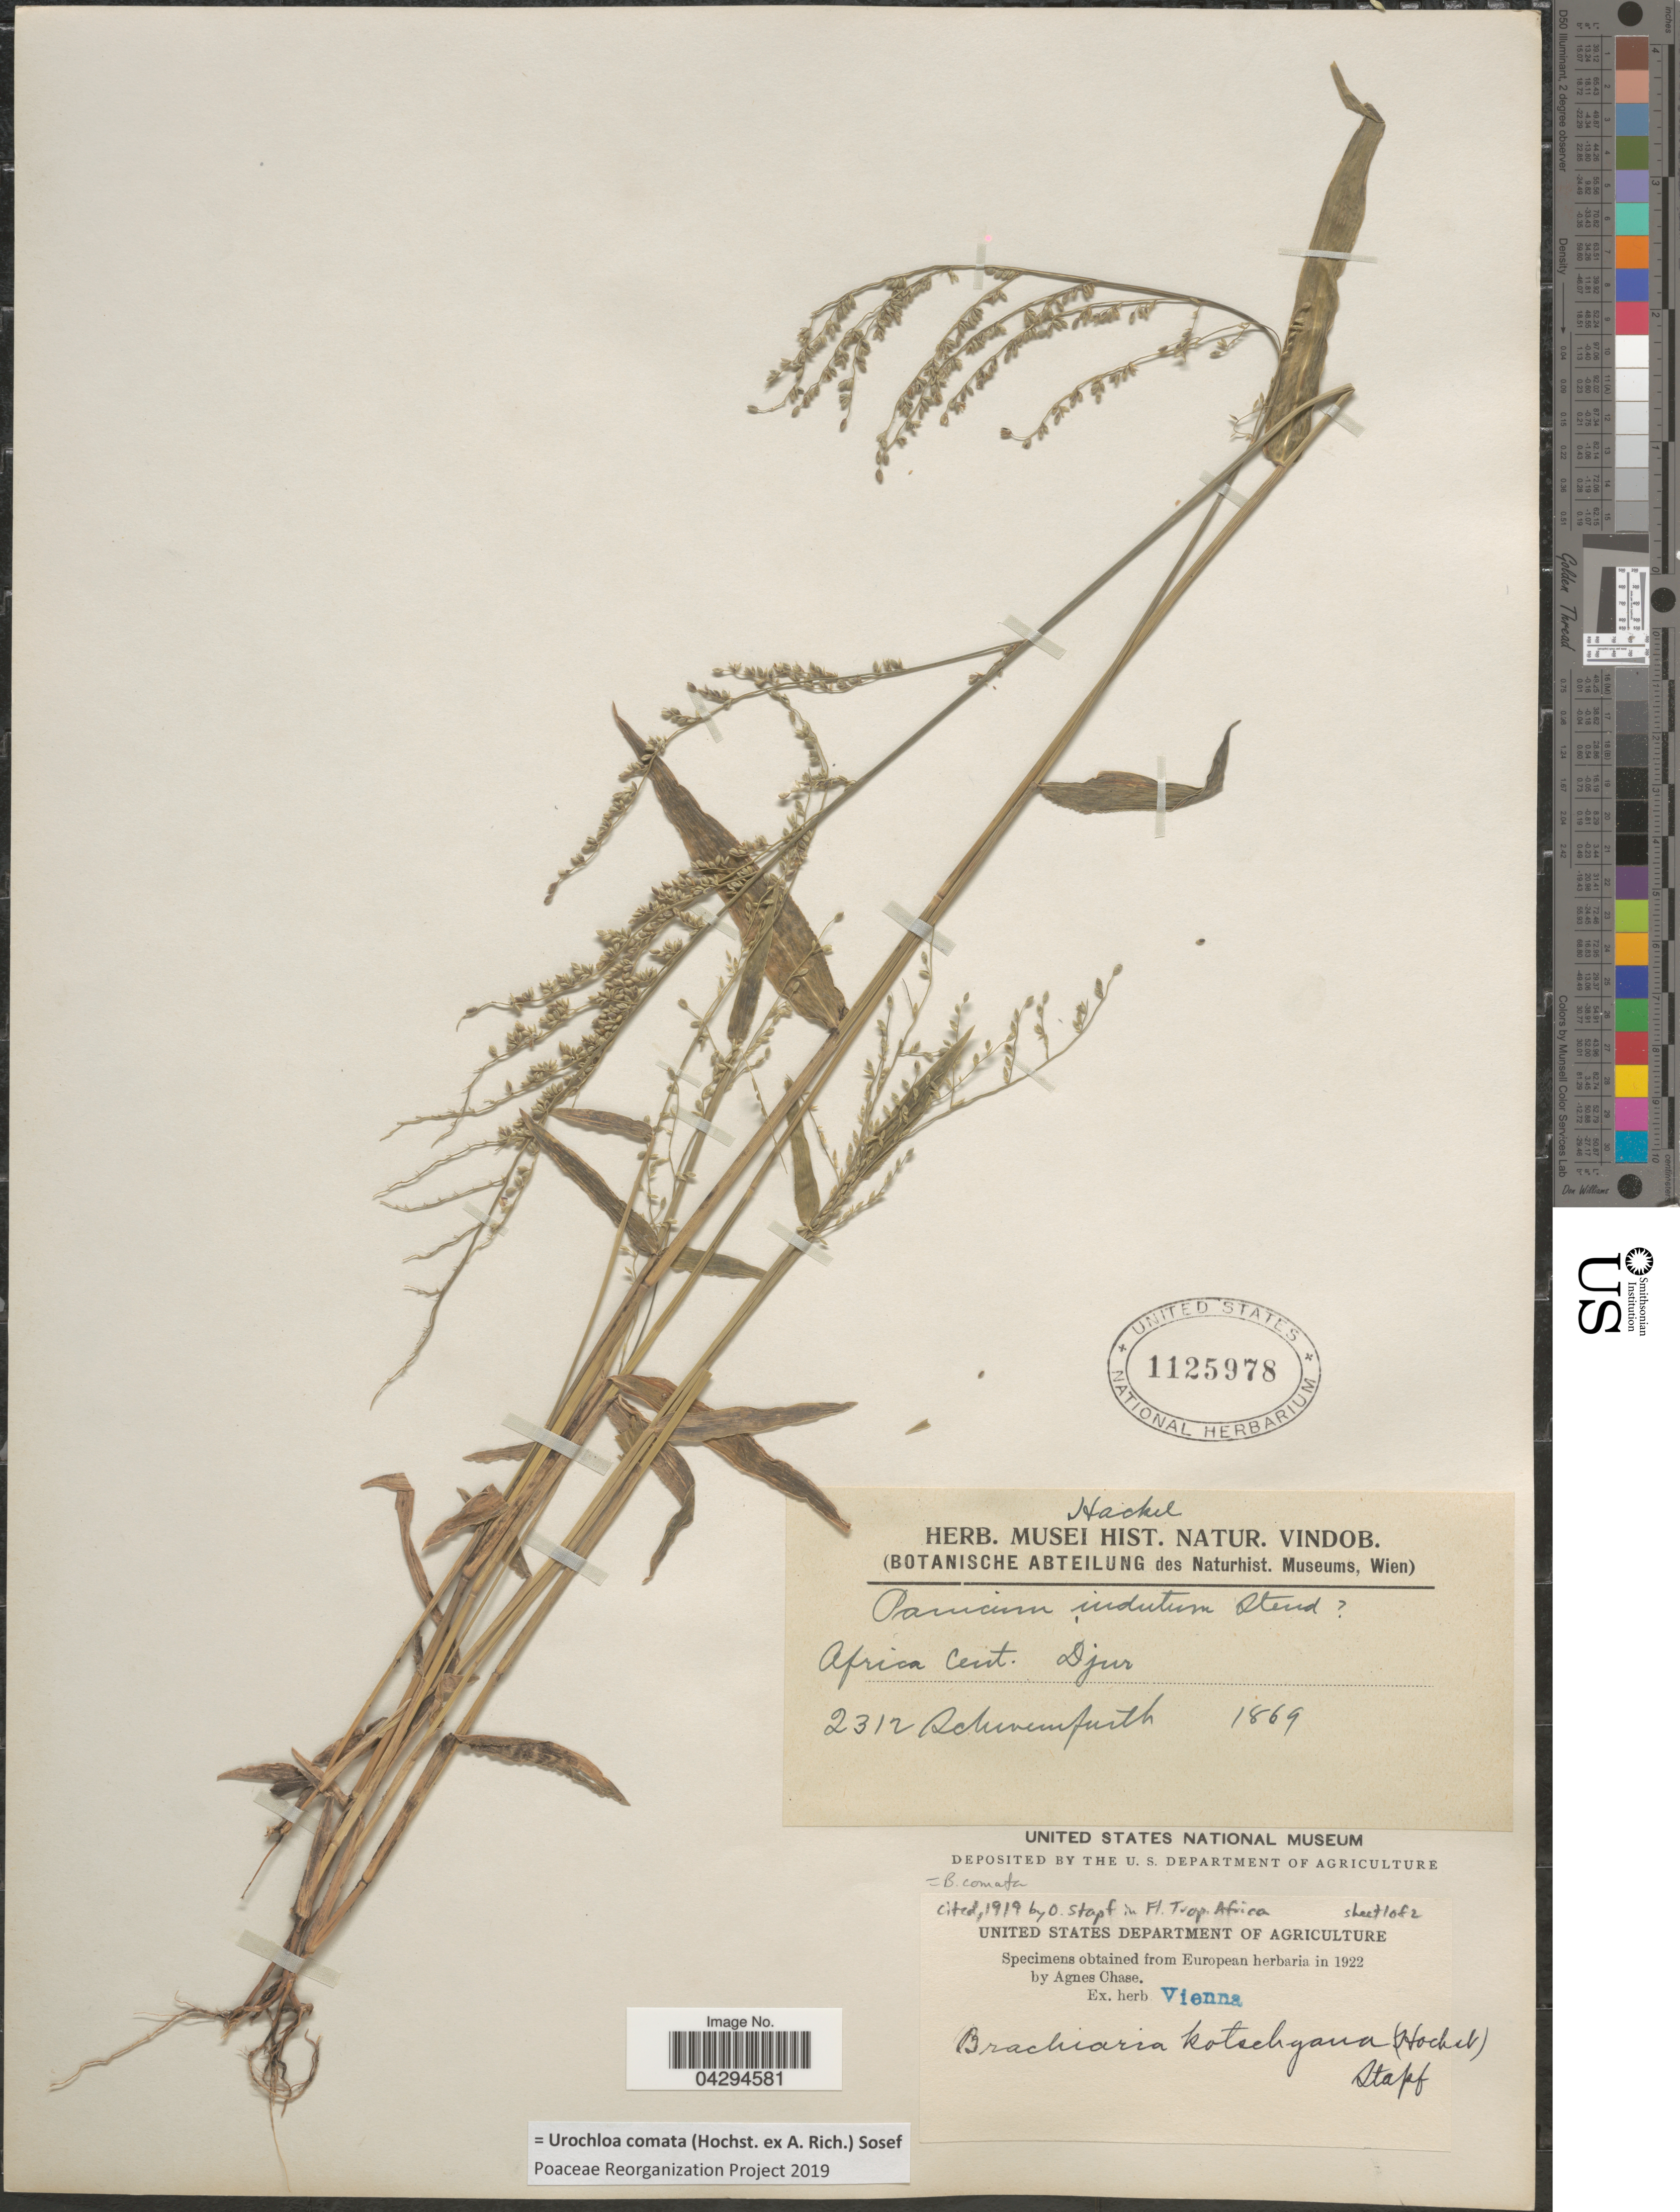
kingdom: Plantae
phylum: Tracheophyta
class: Liliopsida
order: Poales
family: Poaceae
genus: Urochloa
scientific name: Urochloa comata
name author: (Hochst. ex A. Rich.) Sosef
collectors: Schweinfurth, --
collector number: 2312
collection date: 1869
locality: Africa cent. Djur.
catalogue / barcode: US 1125978